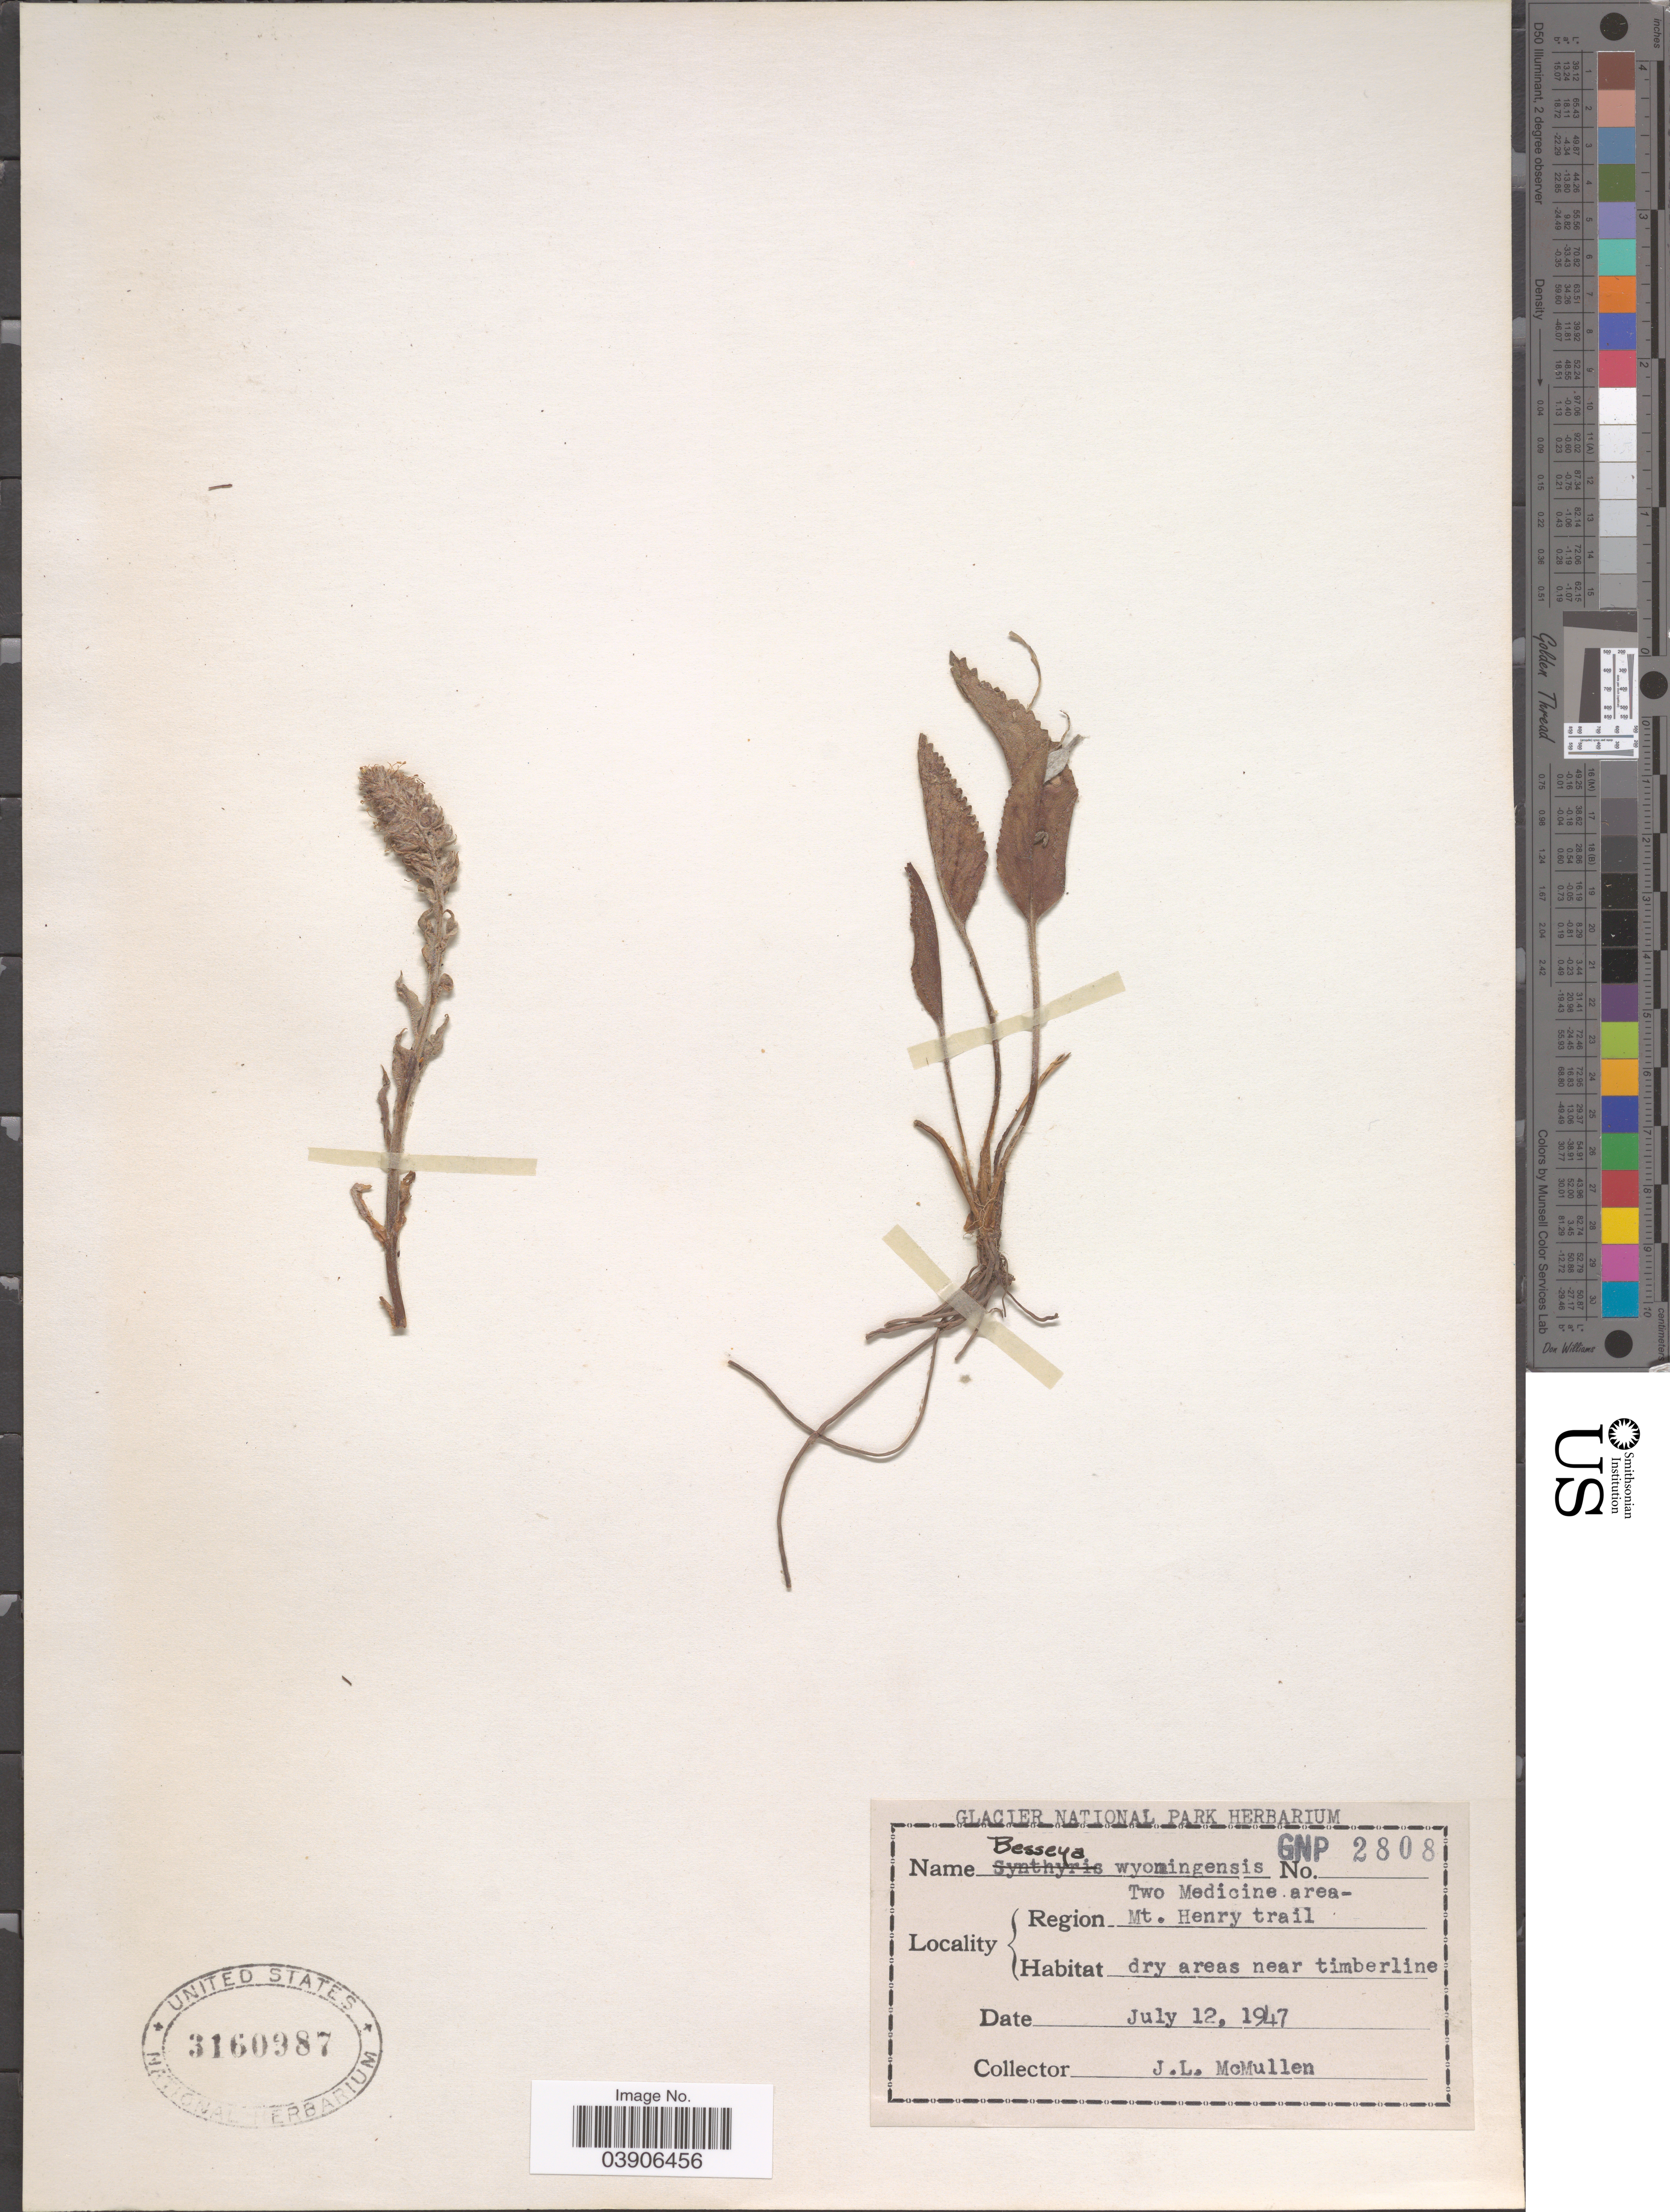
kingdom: Plantae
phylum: Tracheophyta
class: Magnoliopsida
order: Lamiales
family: Plantaginaceae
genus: Synthyris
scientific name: Synthyris wyomingensis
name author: A. Heller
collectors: J. McMullen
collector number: GNP 2808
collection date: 1947-07-12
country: United States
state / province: Montana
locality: Region Two Medicine area - Mt. Henry trail.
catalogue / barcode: US 3160987